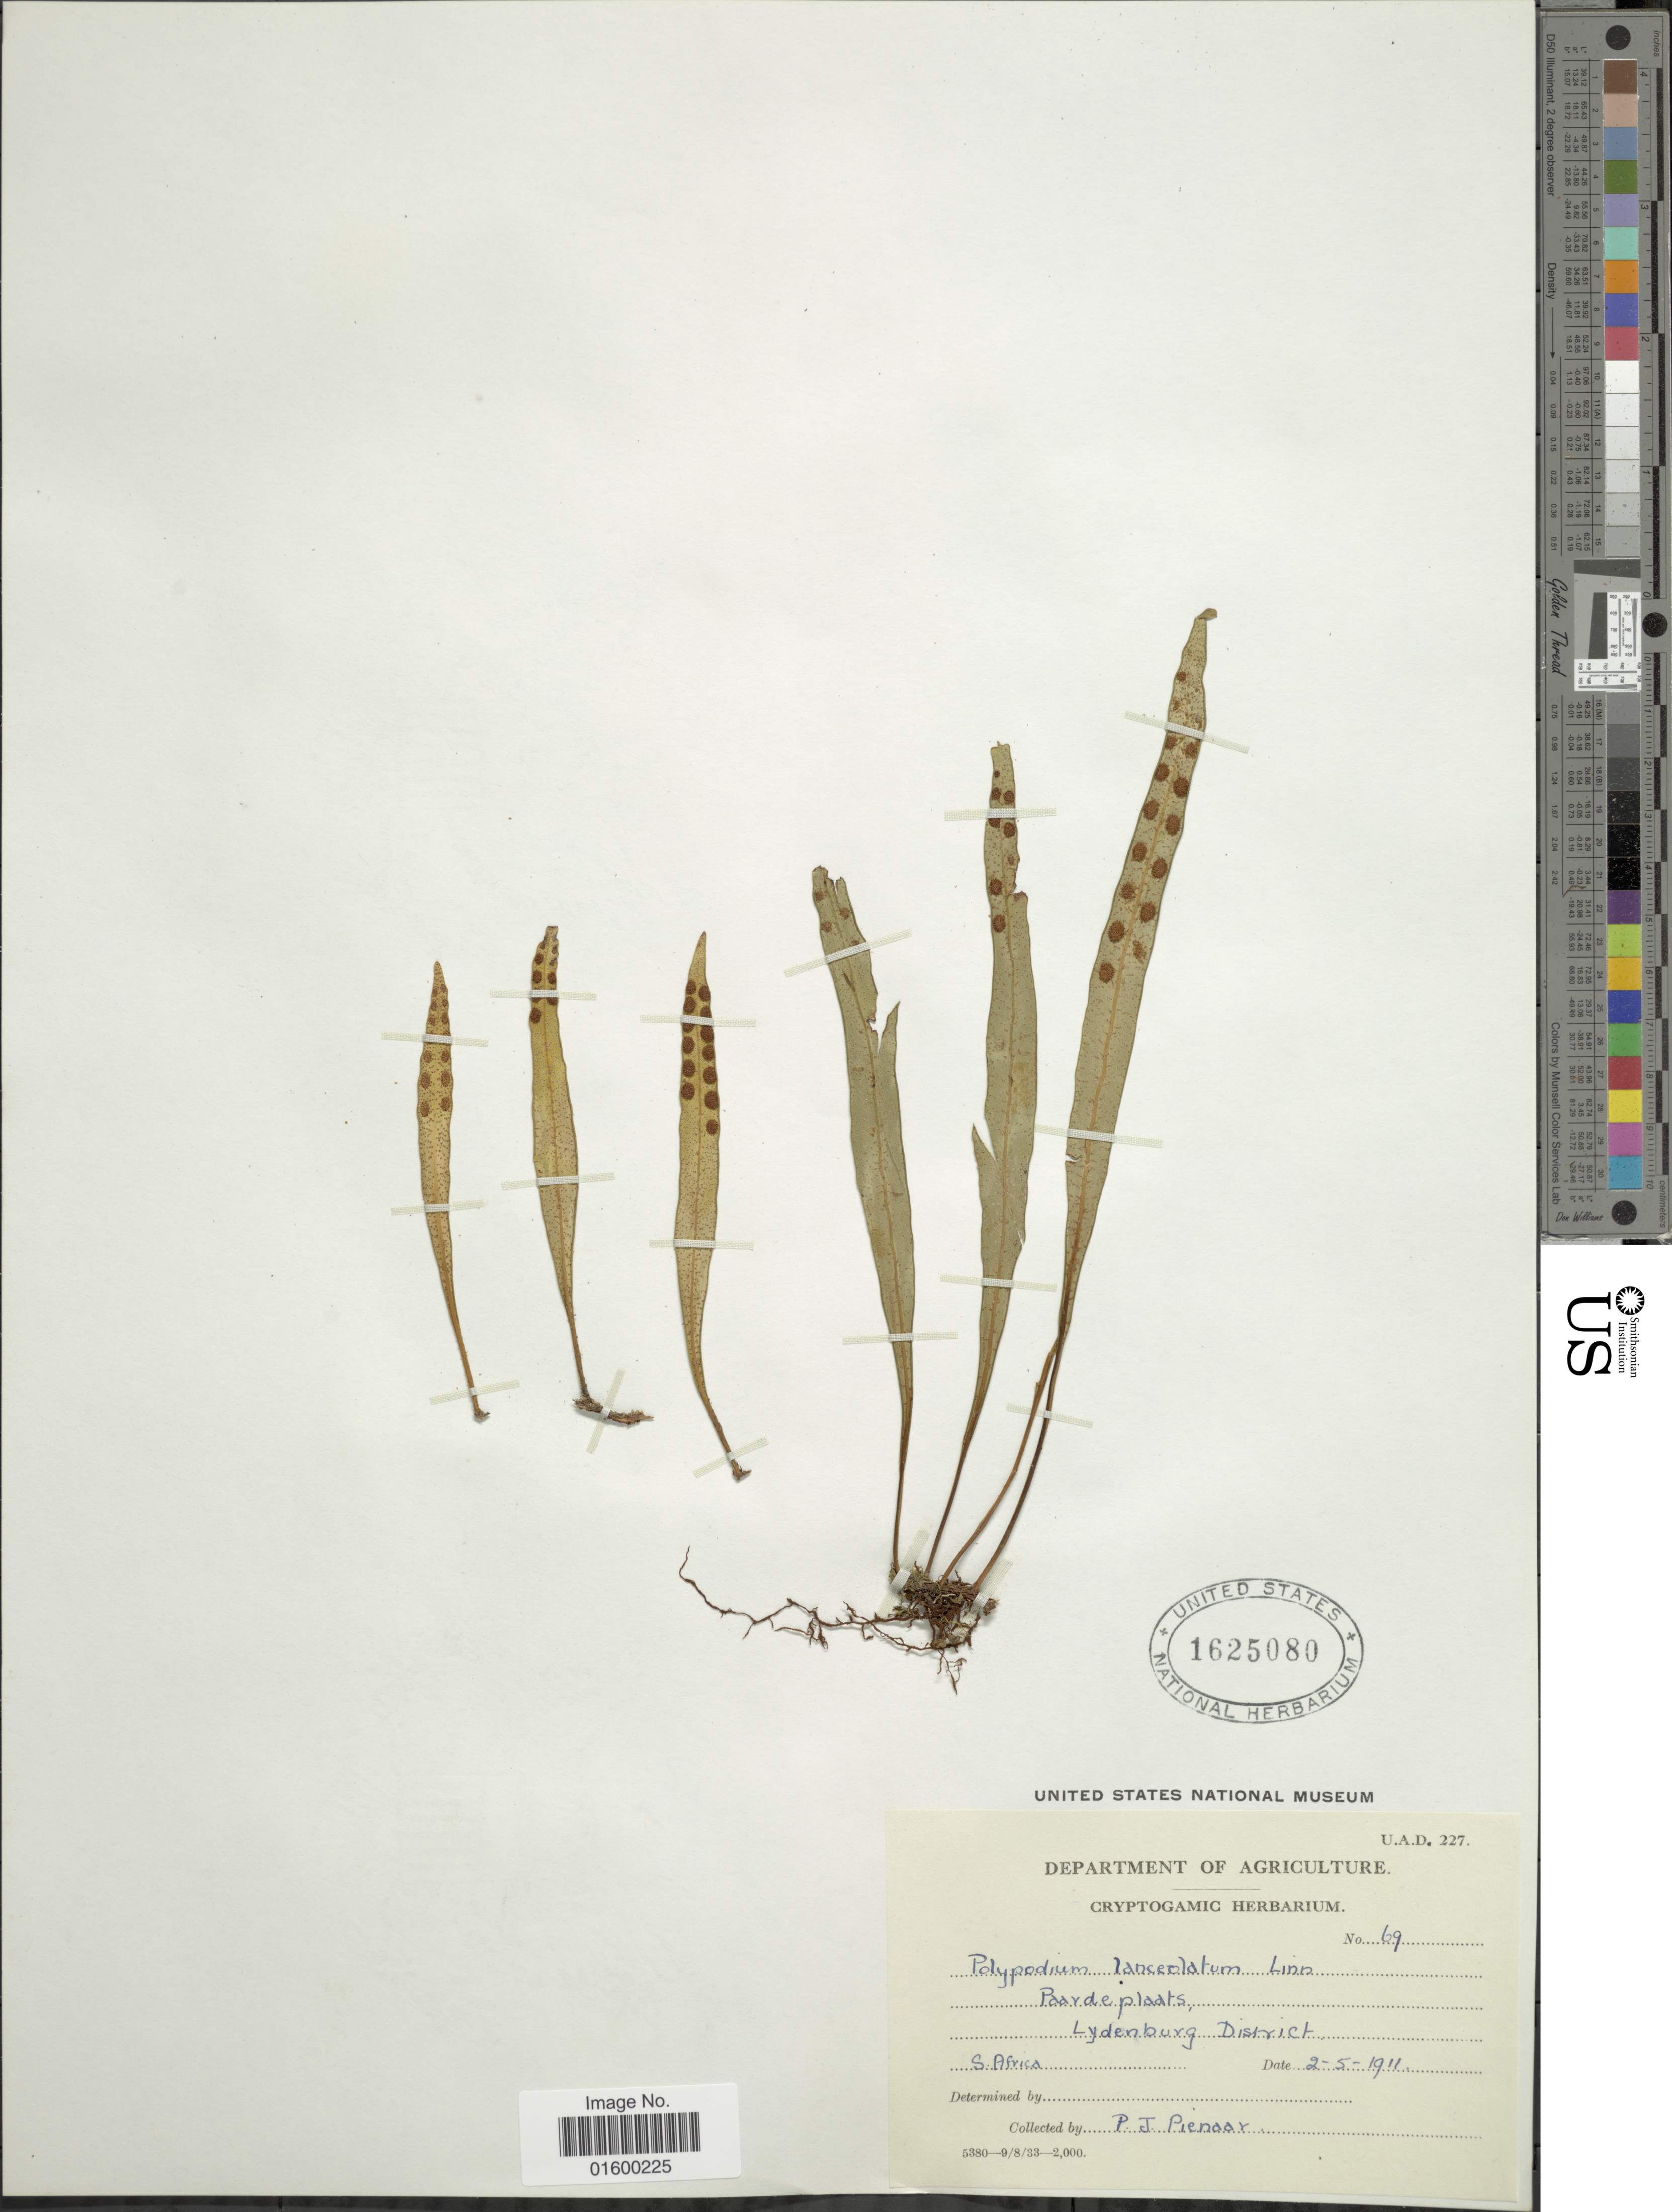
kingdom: Plantae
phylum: Tracheophyta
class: Polypodiopsida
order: Polypodiales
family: Polypodiaceae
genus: Pleopeltis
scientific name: Pleopeltis macrocarpa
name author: (Bory ex Willd.) Kaulf.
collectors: B. Pienaar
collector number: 69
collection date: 1911-05-02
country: South Africa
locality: Paardeplaats, Lydenburg District, S. Africa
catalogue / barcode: US 1625080